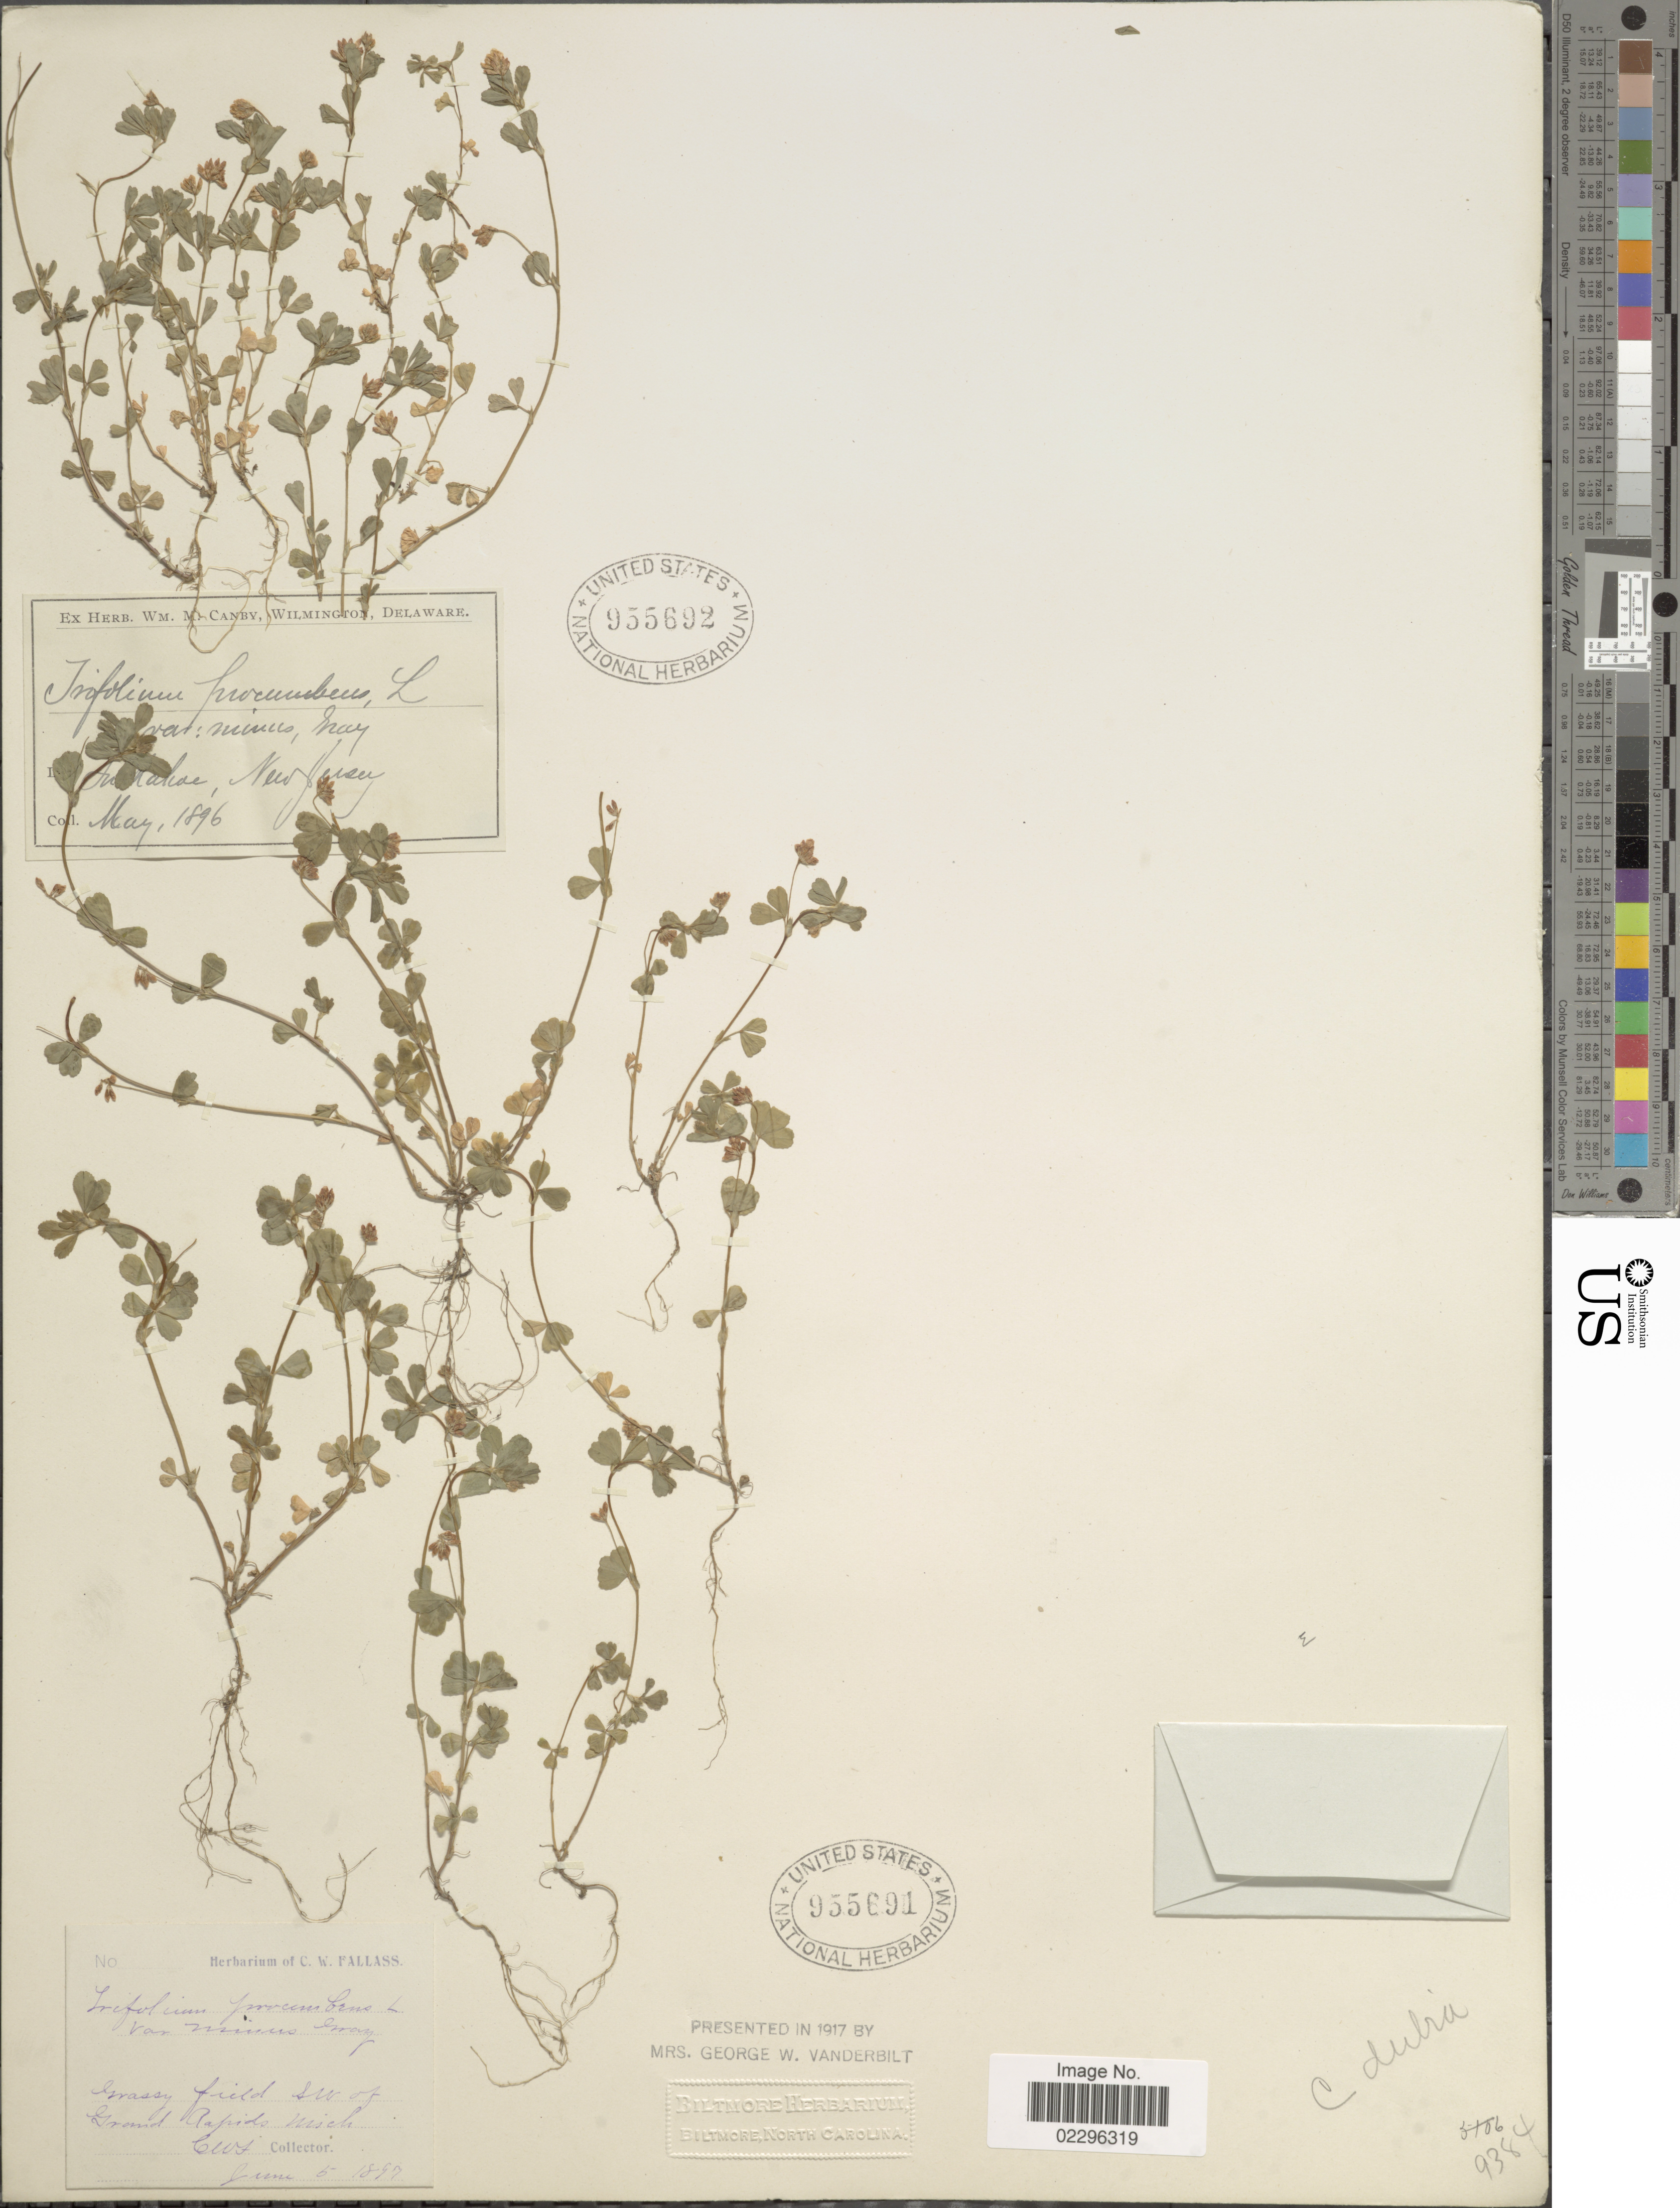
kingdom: Plantae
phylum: Tracheophyta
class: Magnoliopsida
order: Fabales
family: Fabaceae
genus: Trifolium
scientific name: Trifolium dubium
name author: Sibth.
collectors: ex herb. W.M. Canby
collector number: s,n,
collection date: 1896-05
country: United States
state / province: New Jersey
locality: Tuckahoe.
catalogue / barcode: US 955692